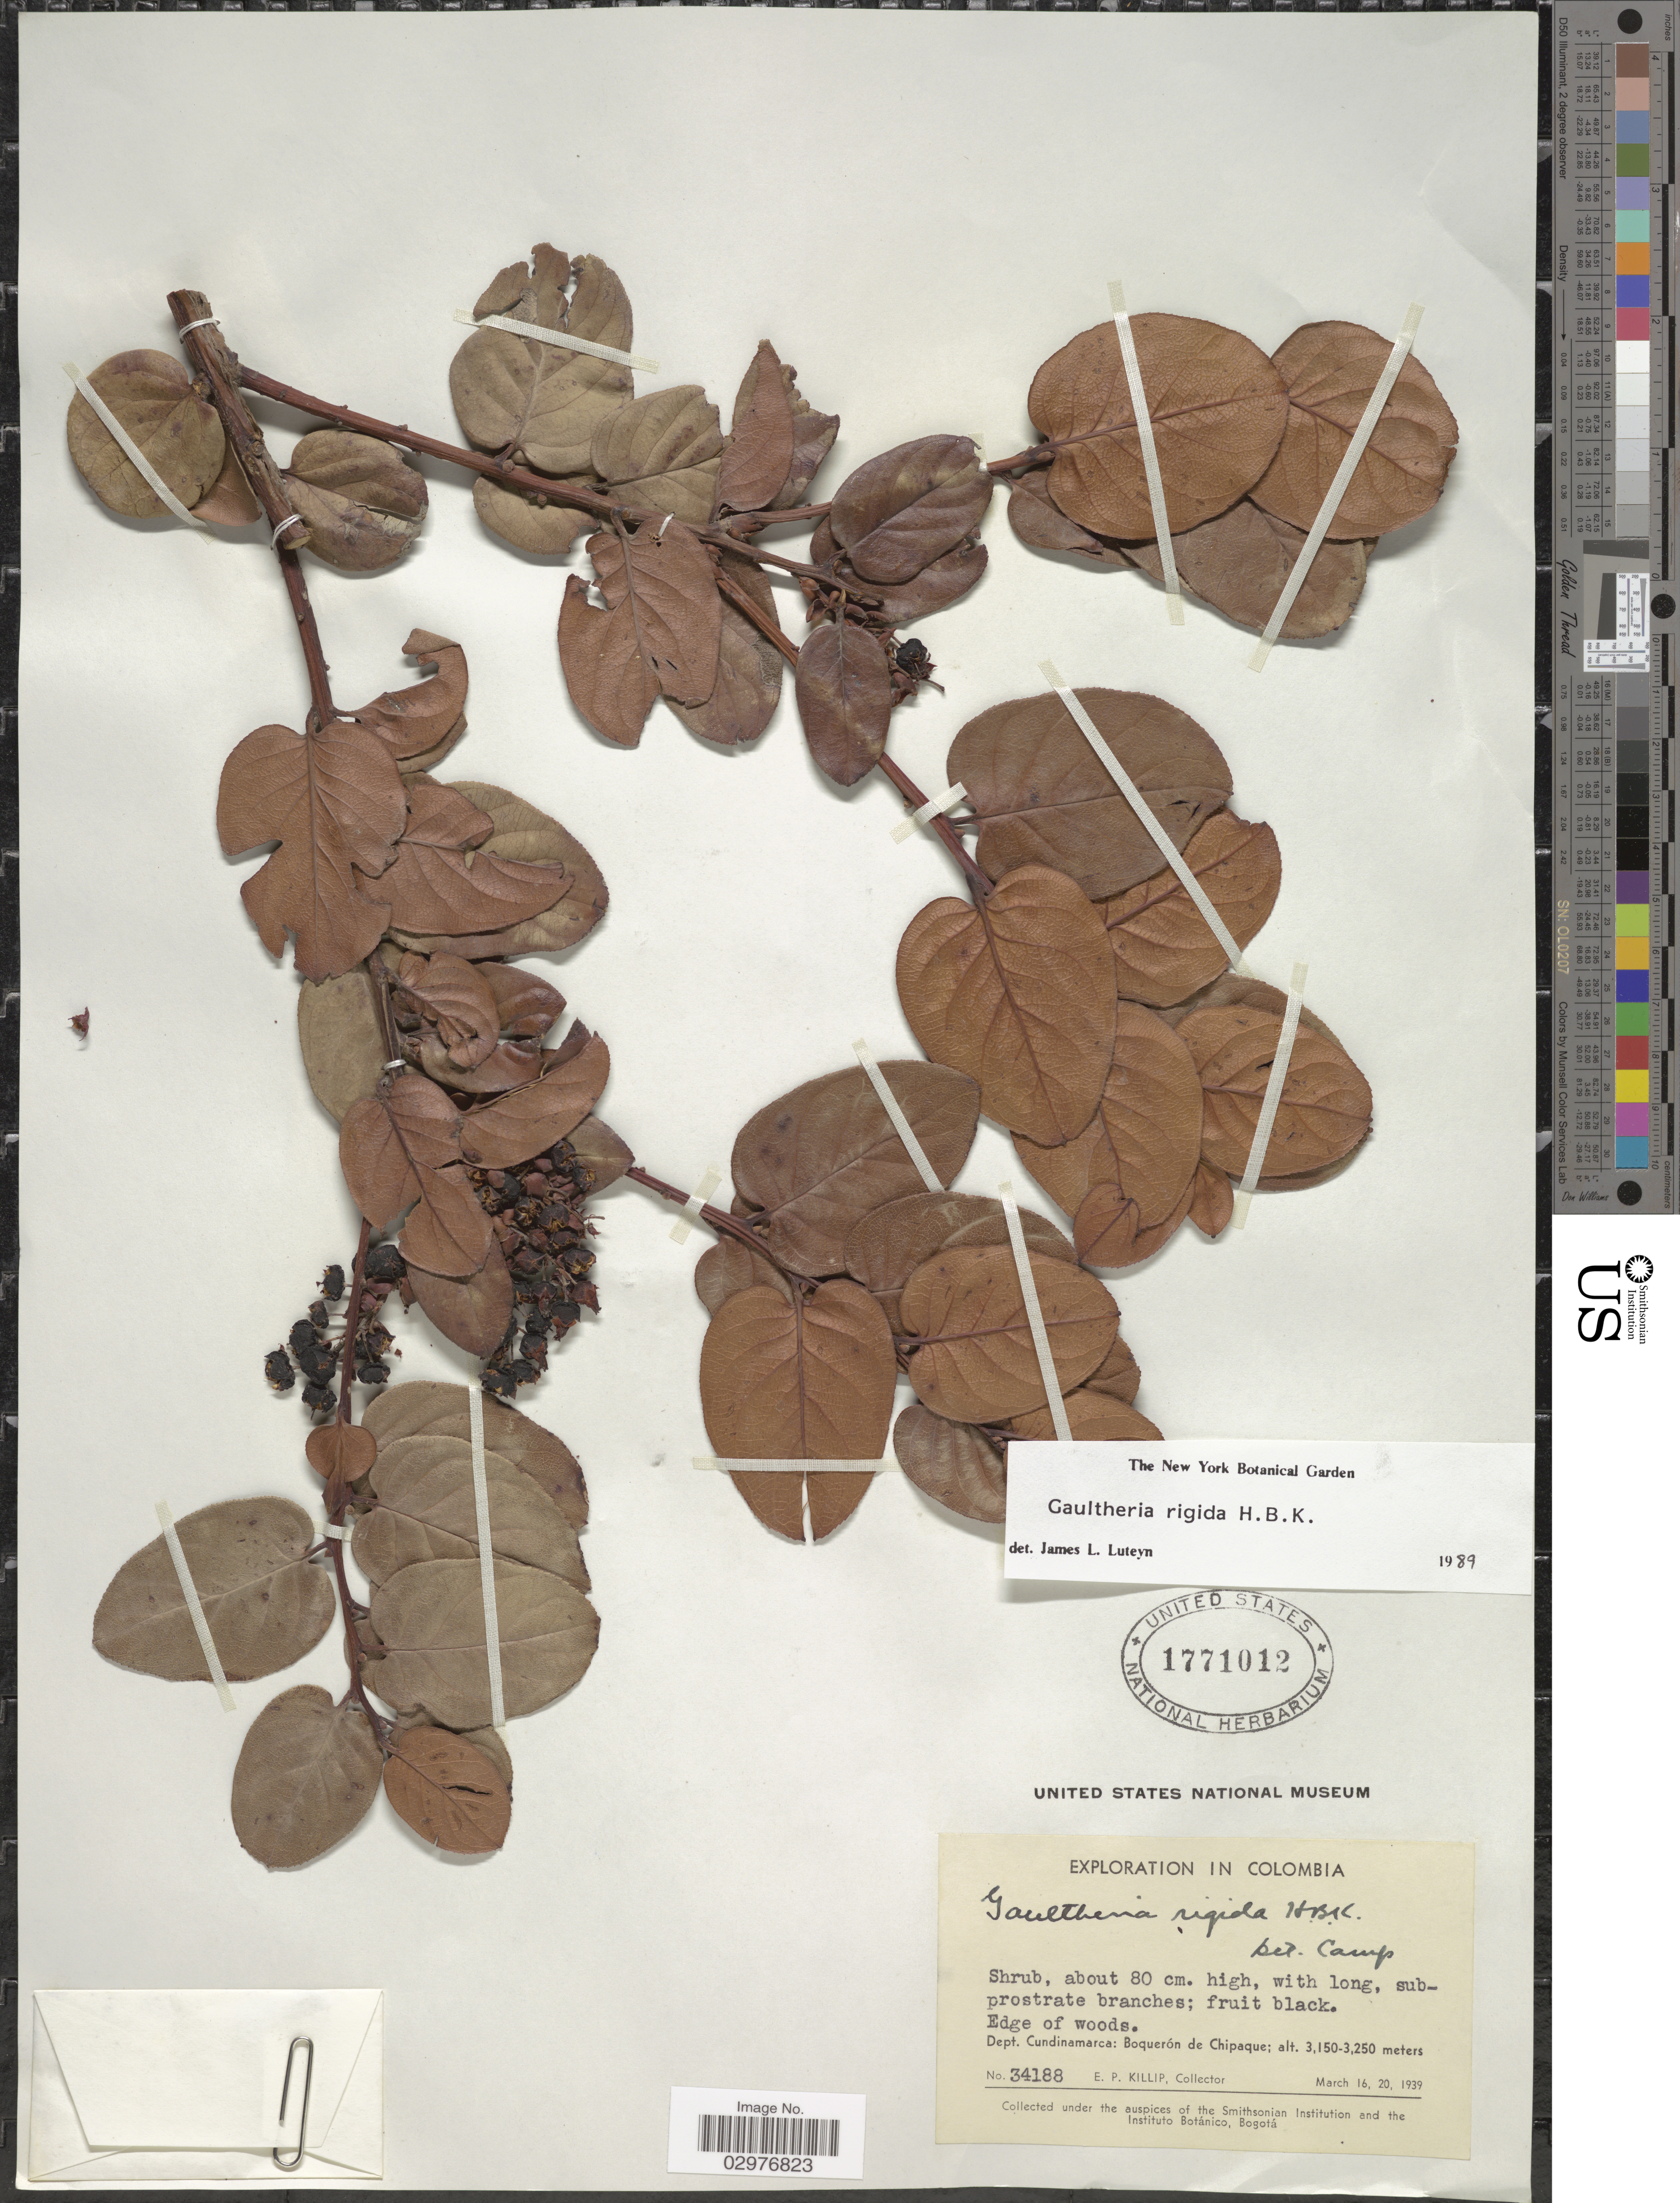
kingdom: Plantae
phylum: Tracheophyta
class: Magnoliopsida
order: Ericales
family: Ericaceae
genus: Gaultheria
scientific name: Gaultheria rigida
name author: Kunth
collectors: E. P. Killip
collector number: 34188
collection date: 1939-03-16/1939-03-20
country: Colombia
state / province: Cundinamarca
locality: Dept. Cundinamarca: Boquerón de Chipaque.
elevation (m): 3150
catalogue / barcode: US 1771012